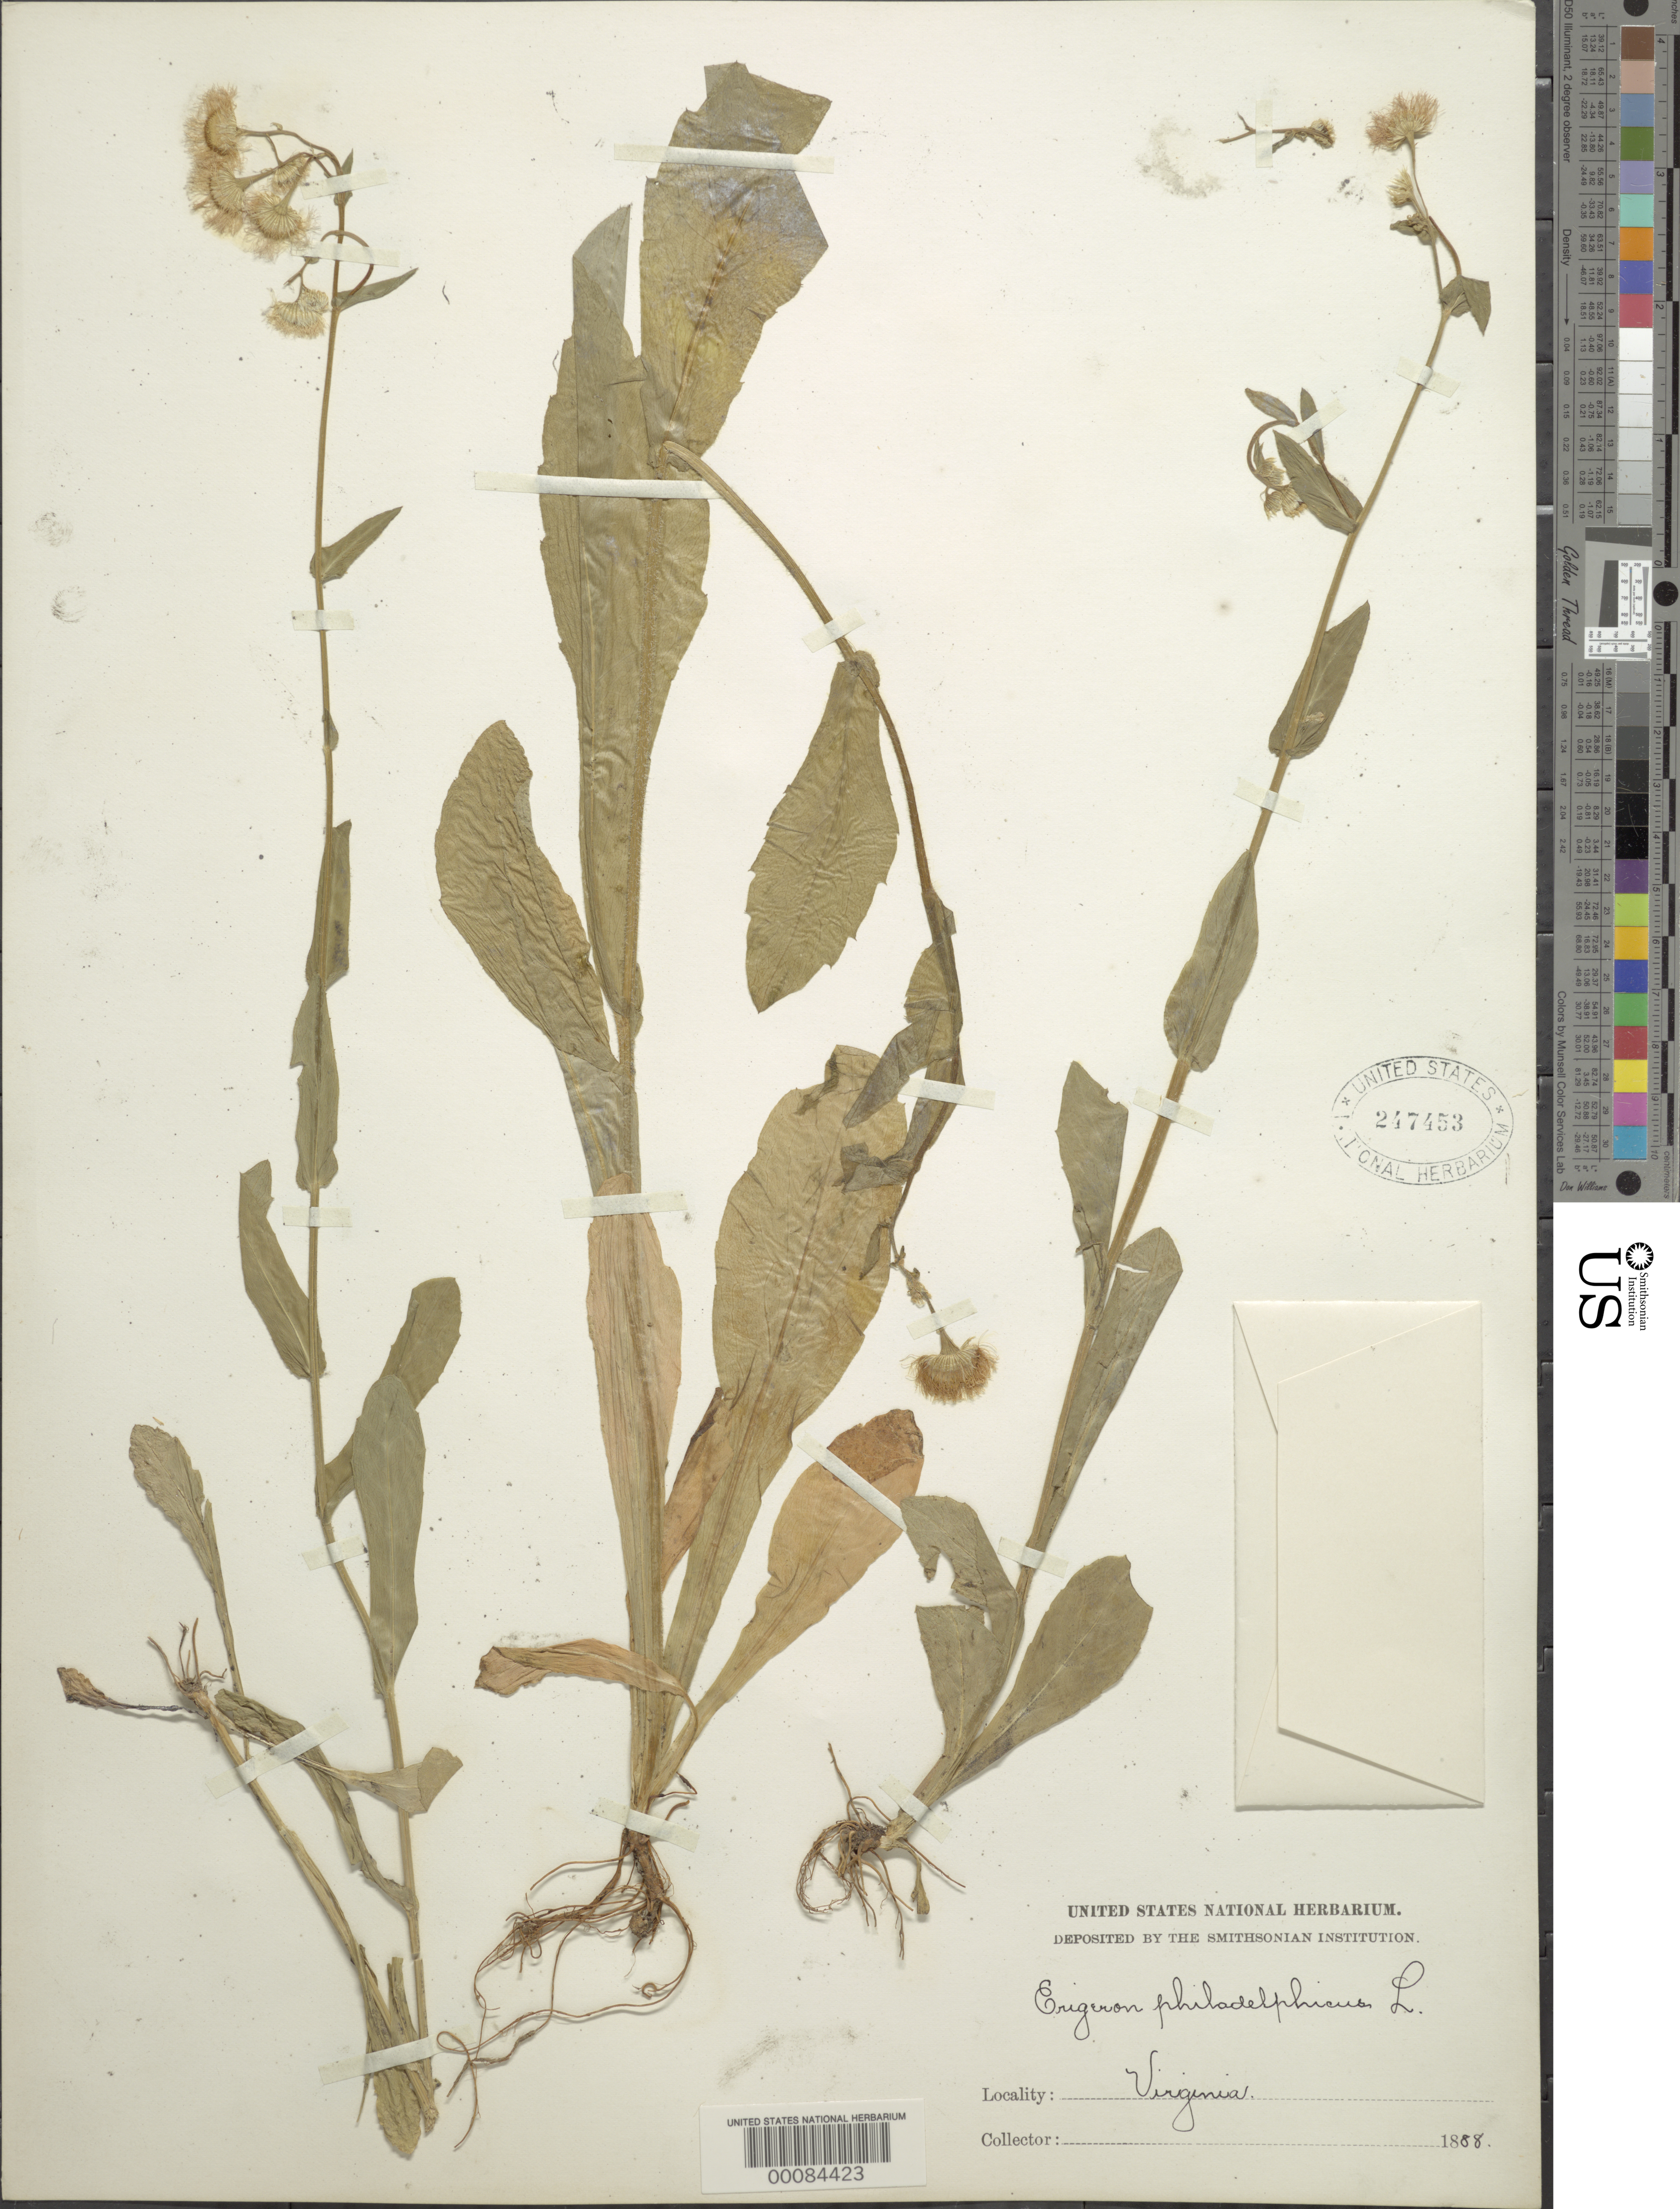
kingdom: Plantae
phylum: Tracheophyta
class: Magnoliopsida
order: Asterales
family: Asteraceae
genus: Erigeron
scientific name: Erigeron philadelphicus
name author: L.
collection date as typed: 1888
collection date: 1888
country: United States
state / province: Virginia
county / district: Fairfax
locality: West Falls Church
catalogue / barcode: US 247453